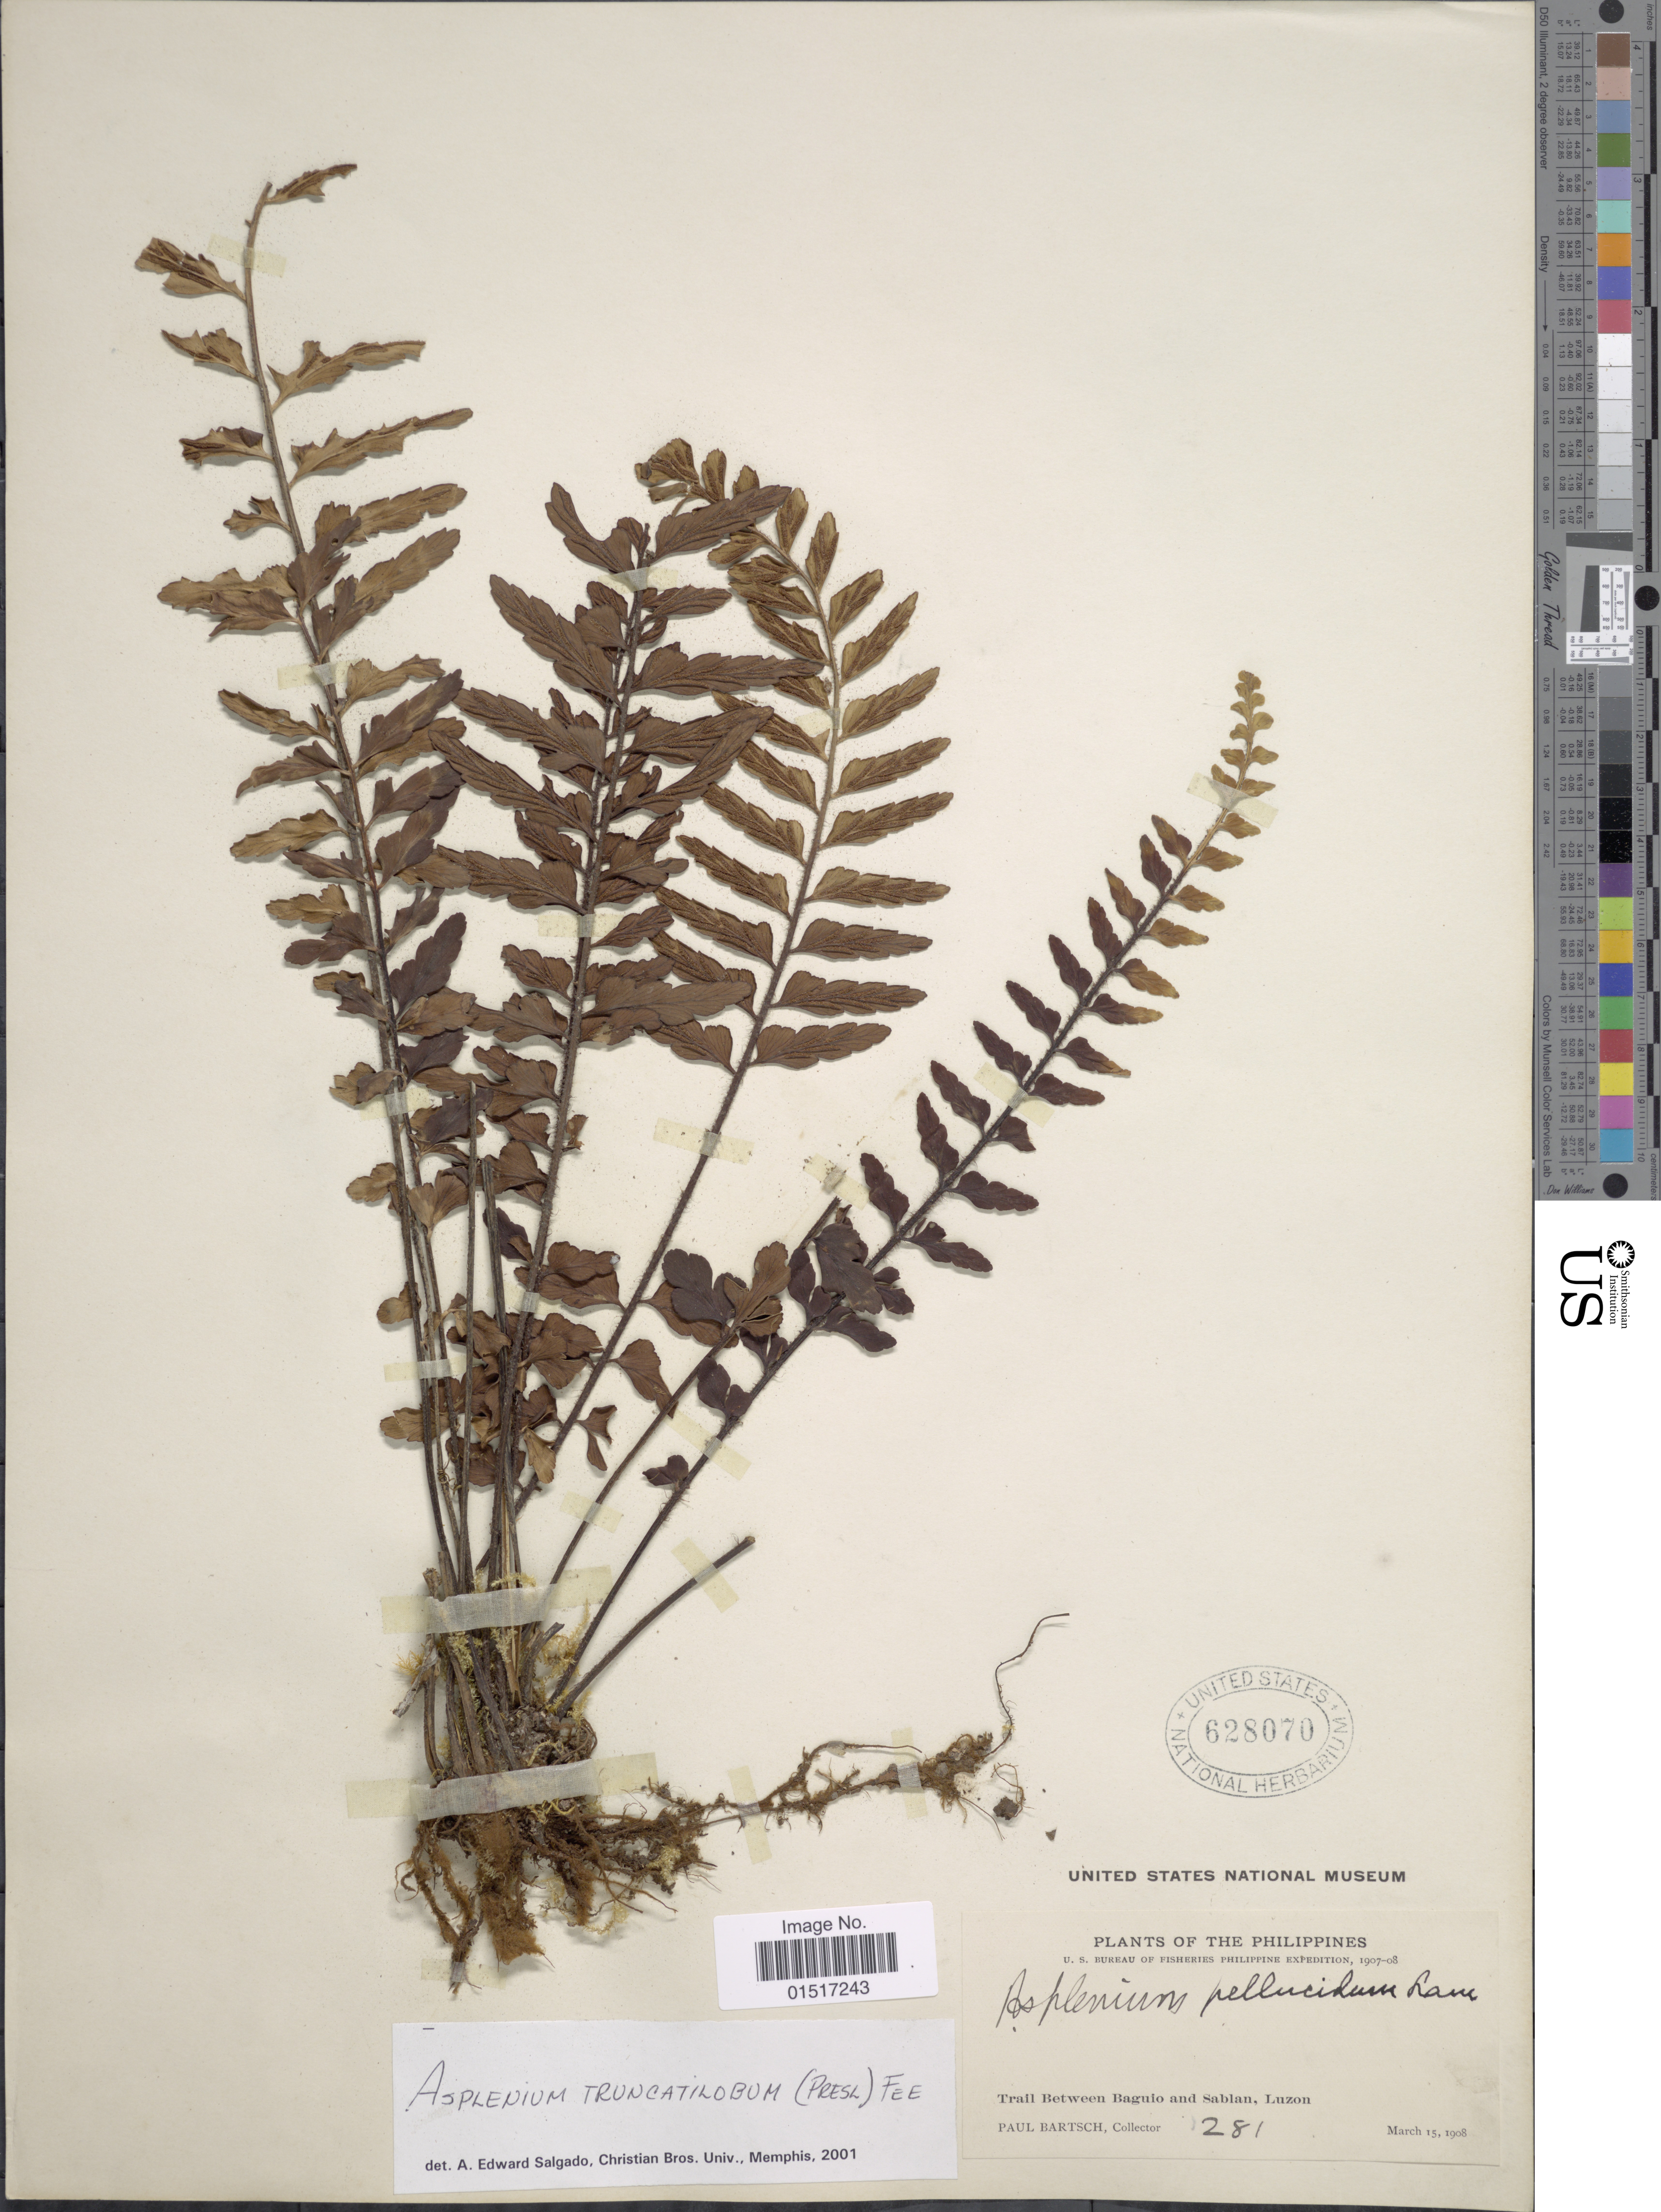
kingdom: Plantae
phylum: Tracheophyta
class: Polypodiopsida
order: Polypodiales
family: Aspleniaceae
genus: Asplenium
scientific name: Asplenium truncatilobum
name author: (C. Presl) Fée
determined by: Salgado, A. E.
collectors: P. Bartsch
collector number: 281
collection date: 1908-03-15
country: Philippines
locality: Trail between Baguio and Sablan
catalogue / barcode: US 628070